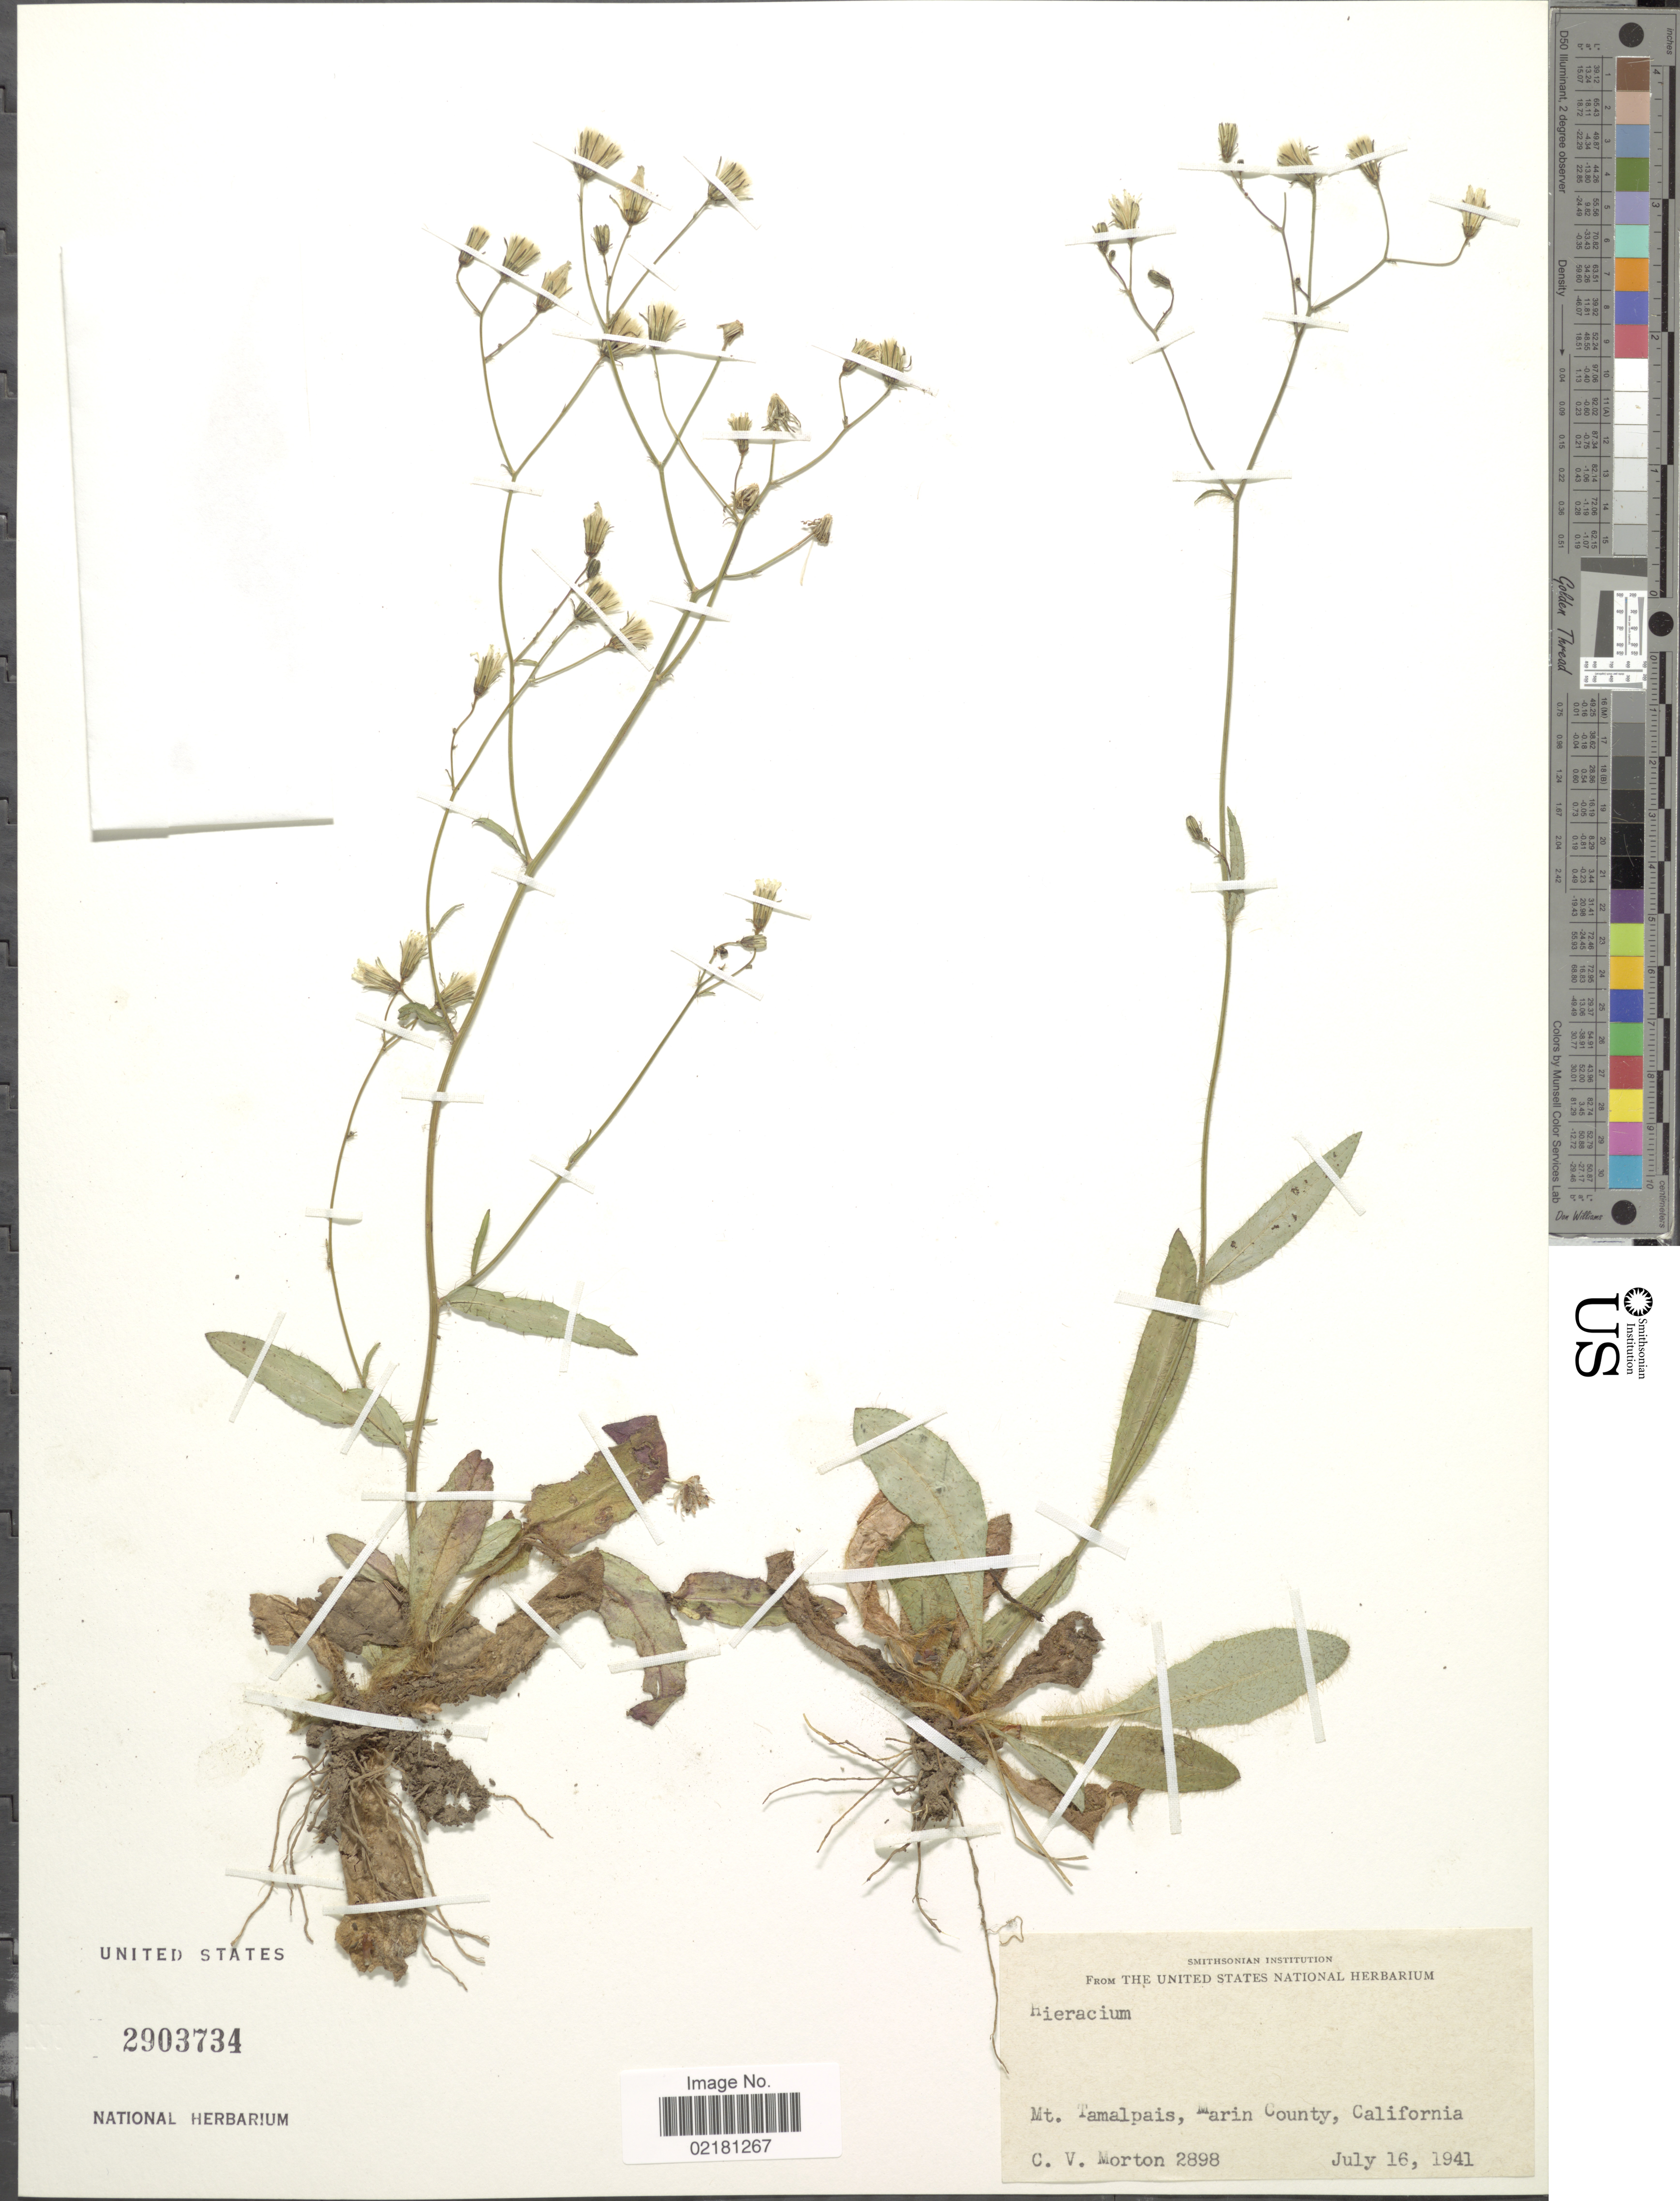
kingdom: Plantae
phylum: Tracheophyta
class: Magnoliopsida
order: Asterales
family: Asteraceae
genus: Hieracium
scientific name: Hieracium repandulare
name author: Druce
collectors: C. V. Morton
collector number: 2898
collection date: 1941-07-16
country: United States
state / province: California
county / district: Marin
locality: Mt. Tamalpais, Marin County.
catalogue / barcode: US 2903734